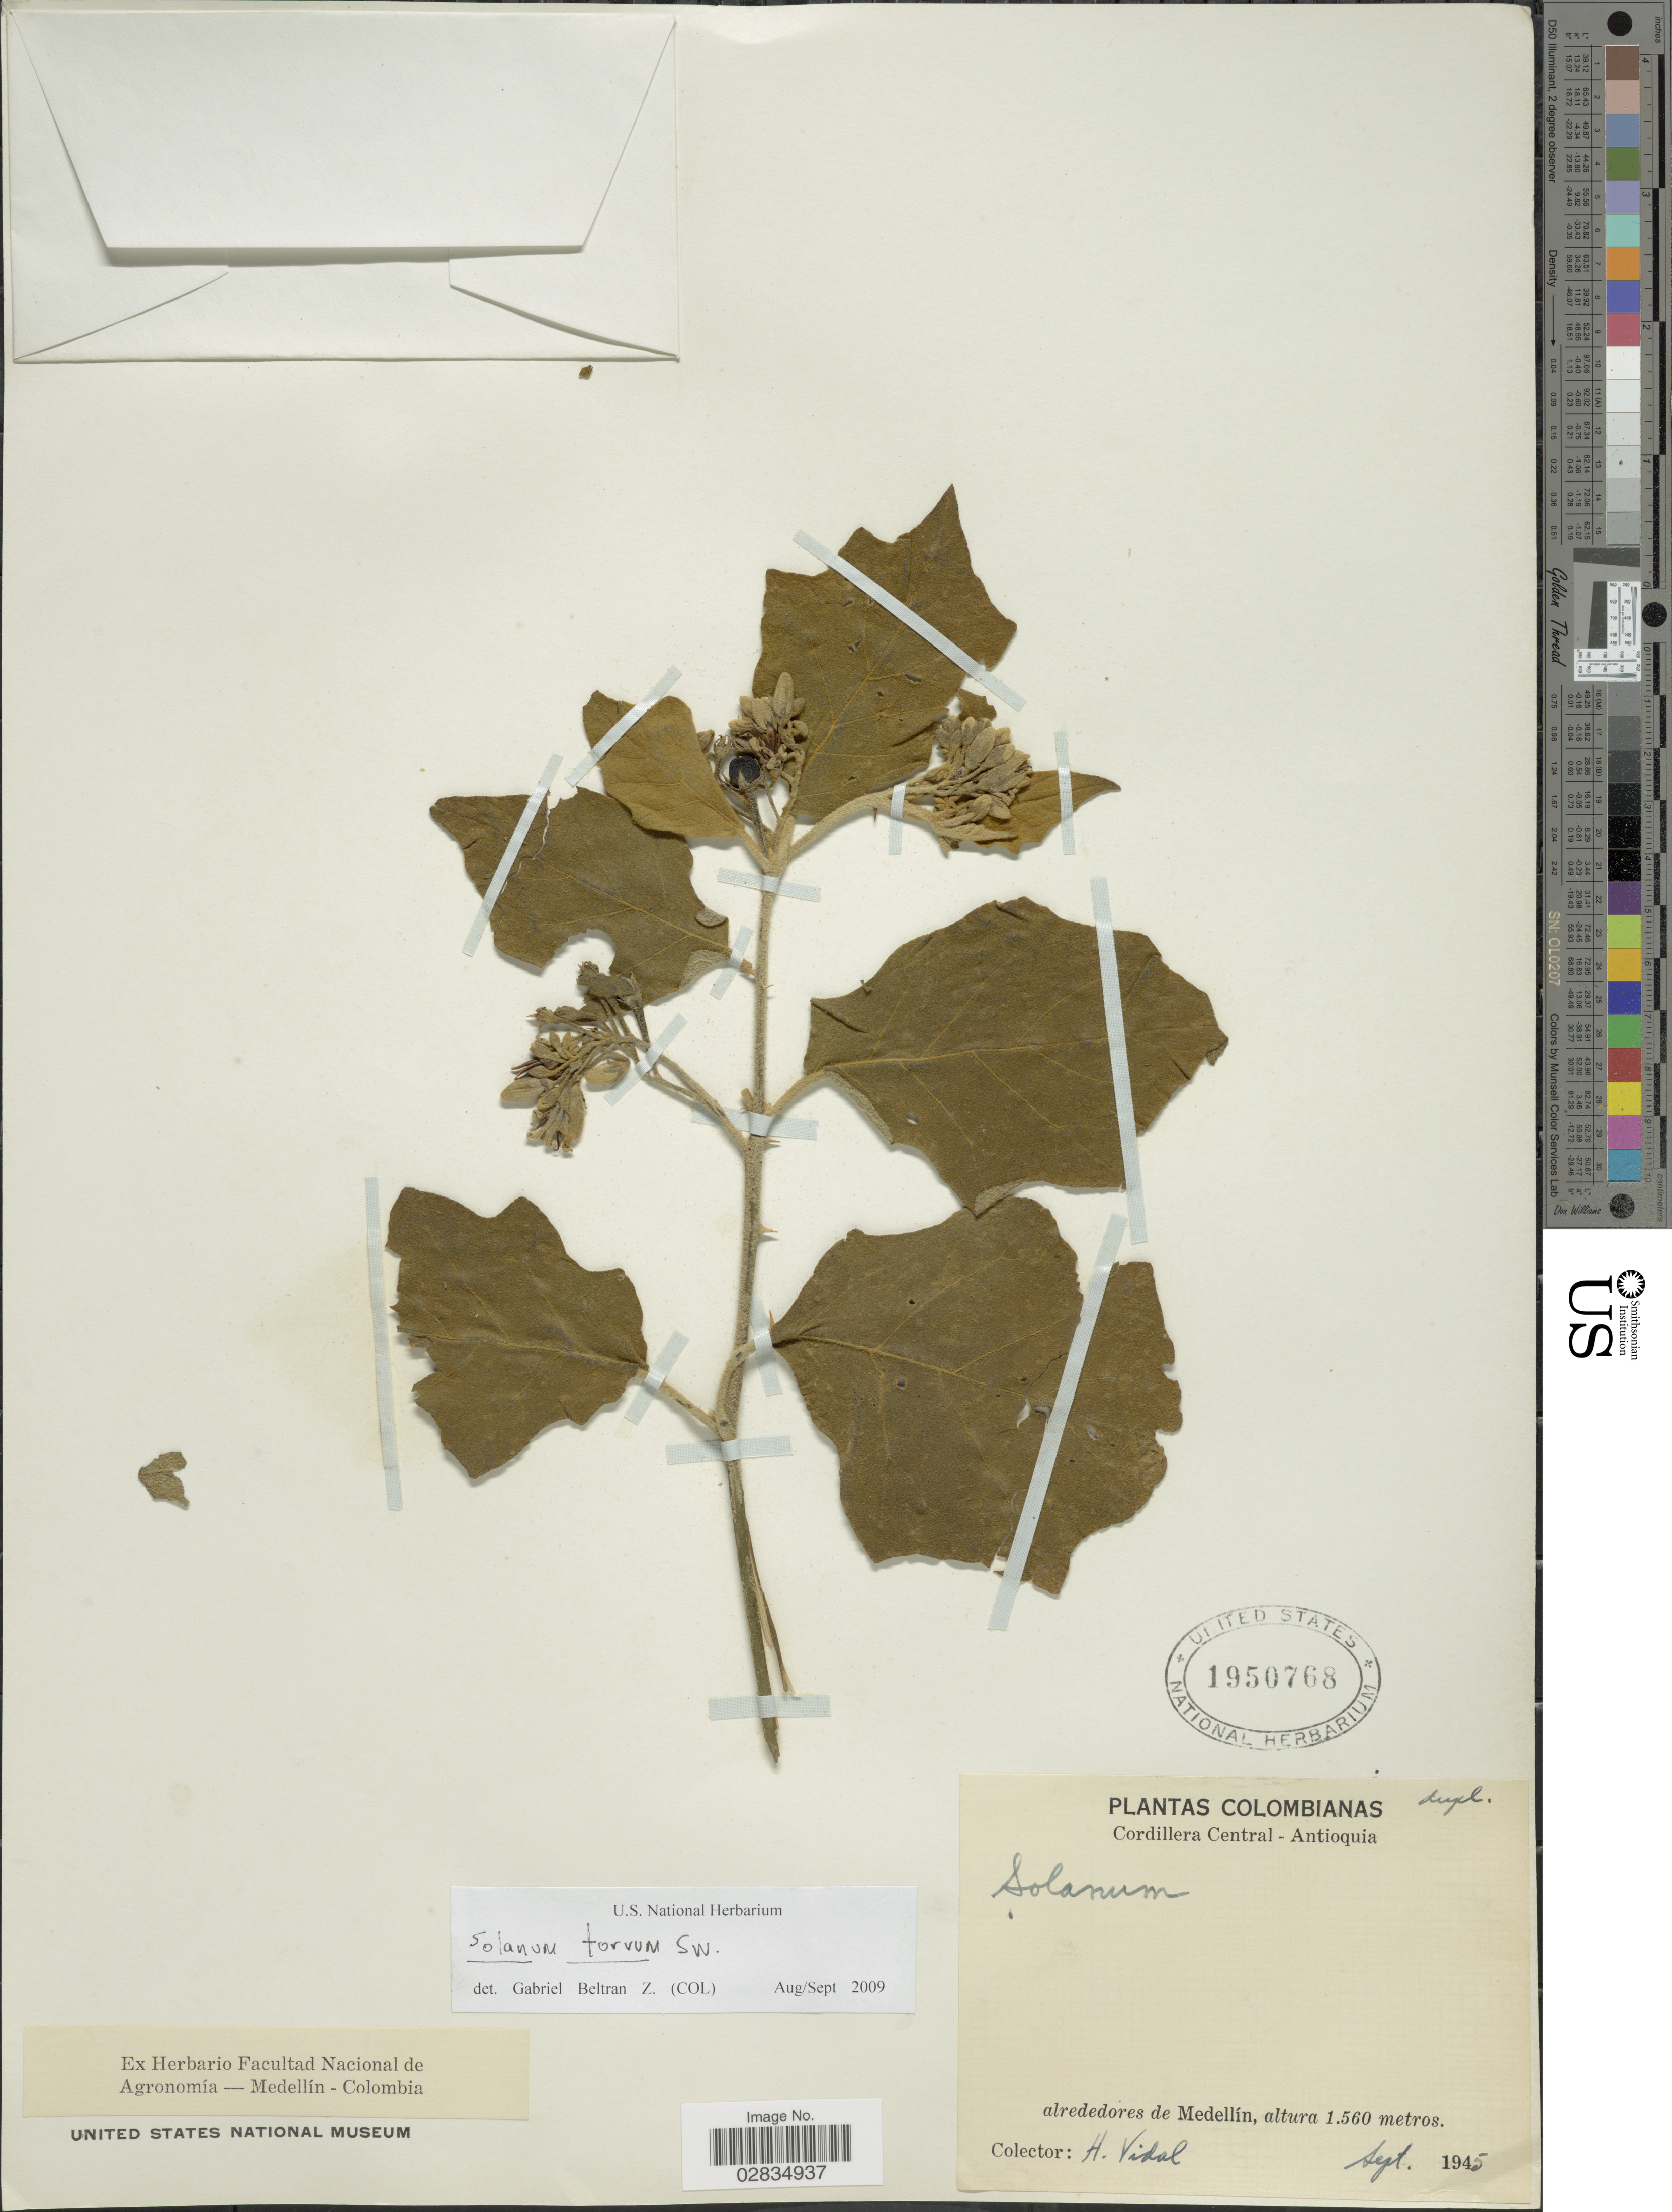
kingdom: Plantae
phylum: Tracheophyta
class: Magnoliopsida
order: Solanales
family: Solanaceae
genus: Solanum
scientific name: Solanum torvum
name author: Sw.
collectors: H. Vidal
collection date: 1945-09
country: Colombia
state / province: Antioquia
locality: Cordillera Central, alrededores de Medellín.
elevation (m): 1560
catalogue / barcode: US 1950768